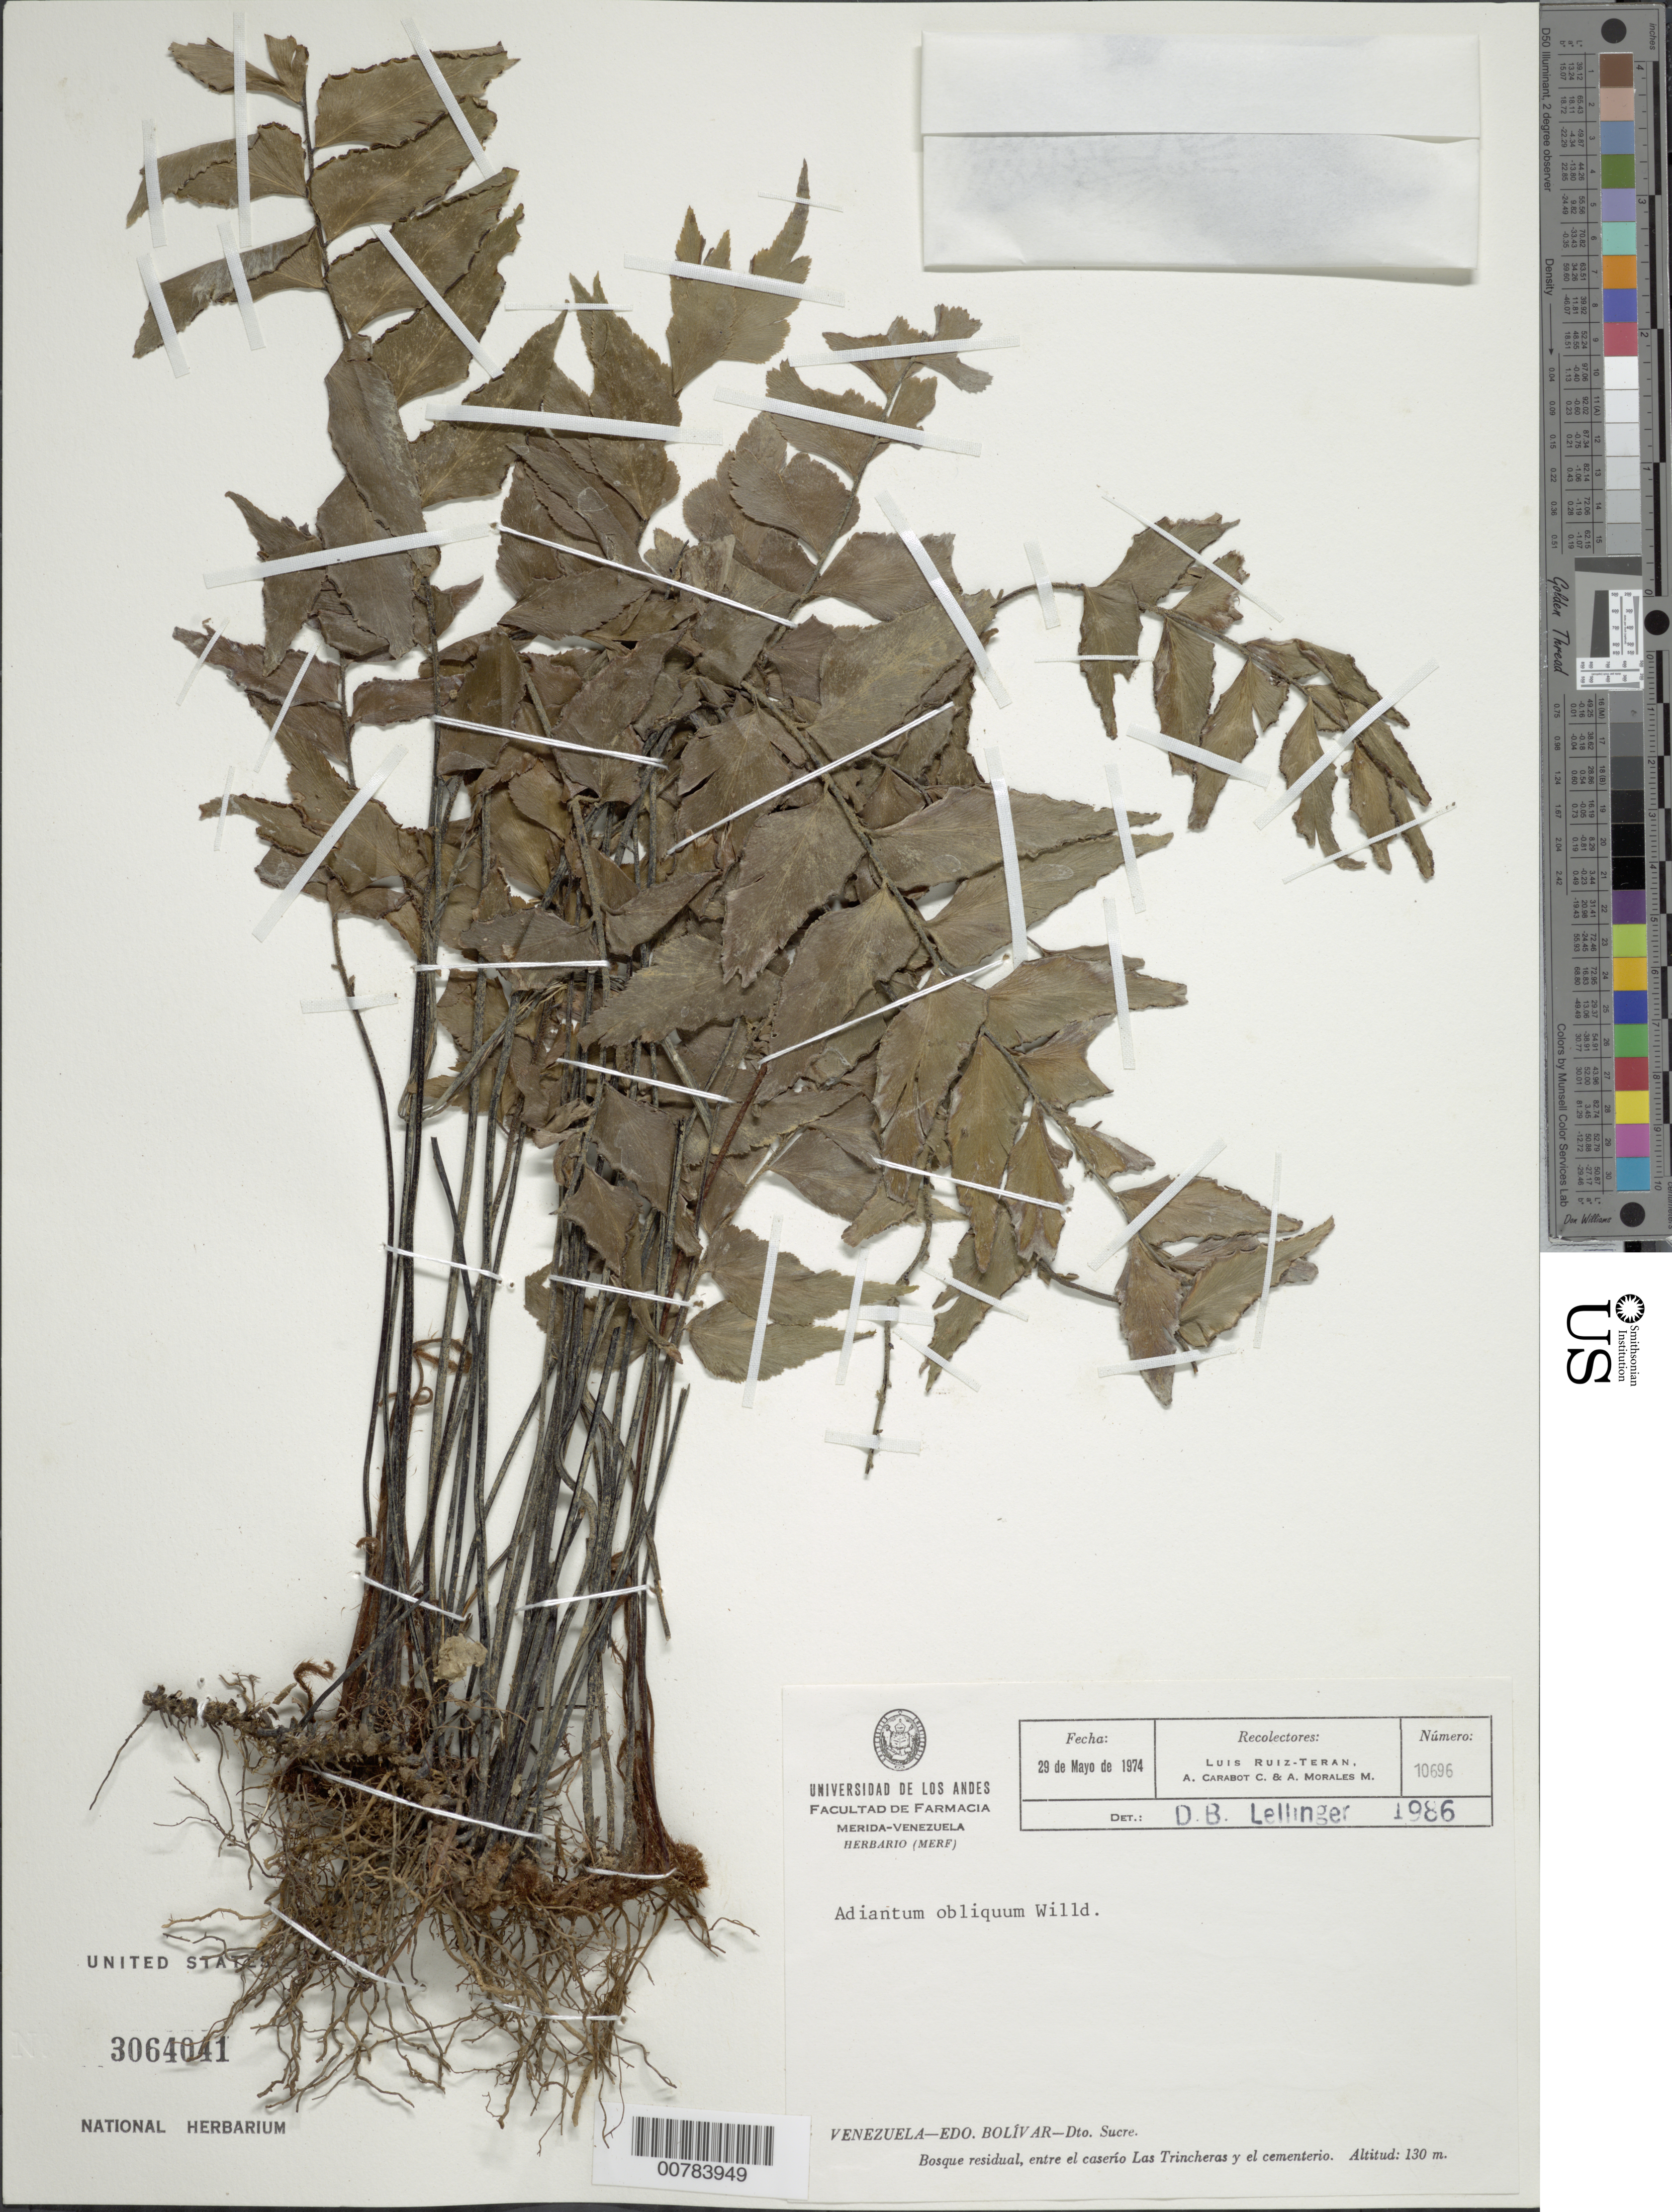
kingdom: Plantae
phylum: Tracheophyta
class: Polypodiopsida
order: Polypodiales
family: Pteridaceae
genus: Adiantum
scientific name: Adiantum petiolatum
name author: Desv.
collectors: L. E. Ruíz-Terán, A. Carabot C. & A. Morales M.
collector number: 10696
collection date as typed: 29-May-74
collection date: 1974-05-29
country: Venezuela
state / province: Bolívar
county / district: Sucre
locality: Las Trincheras caserío to el cemeterío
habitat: Bosque residual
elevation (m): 130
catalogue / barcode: US 3064041